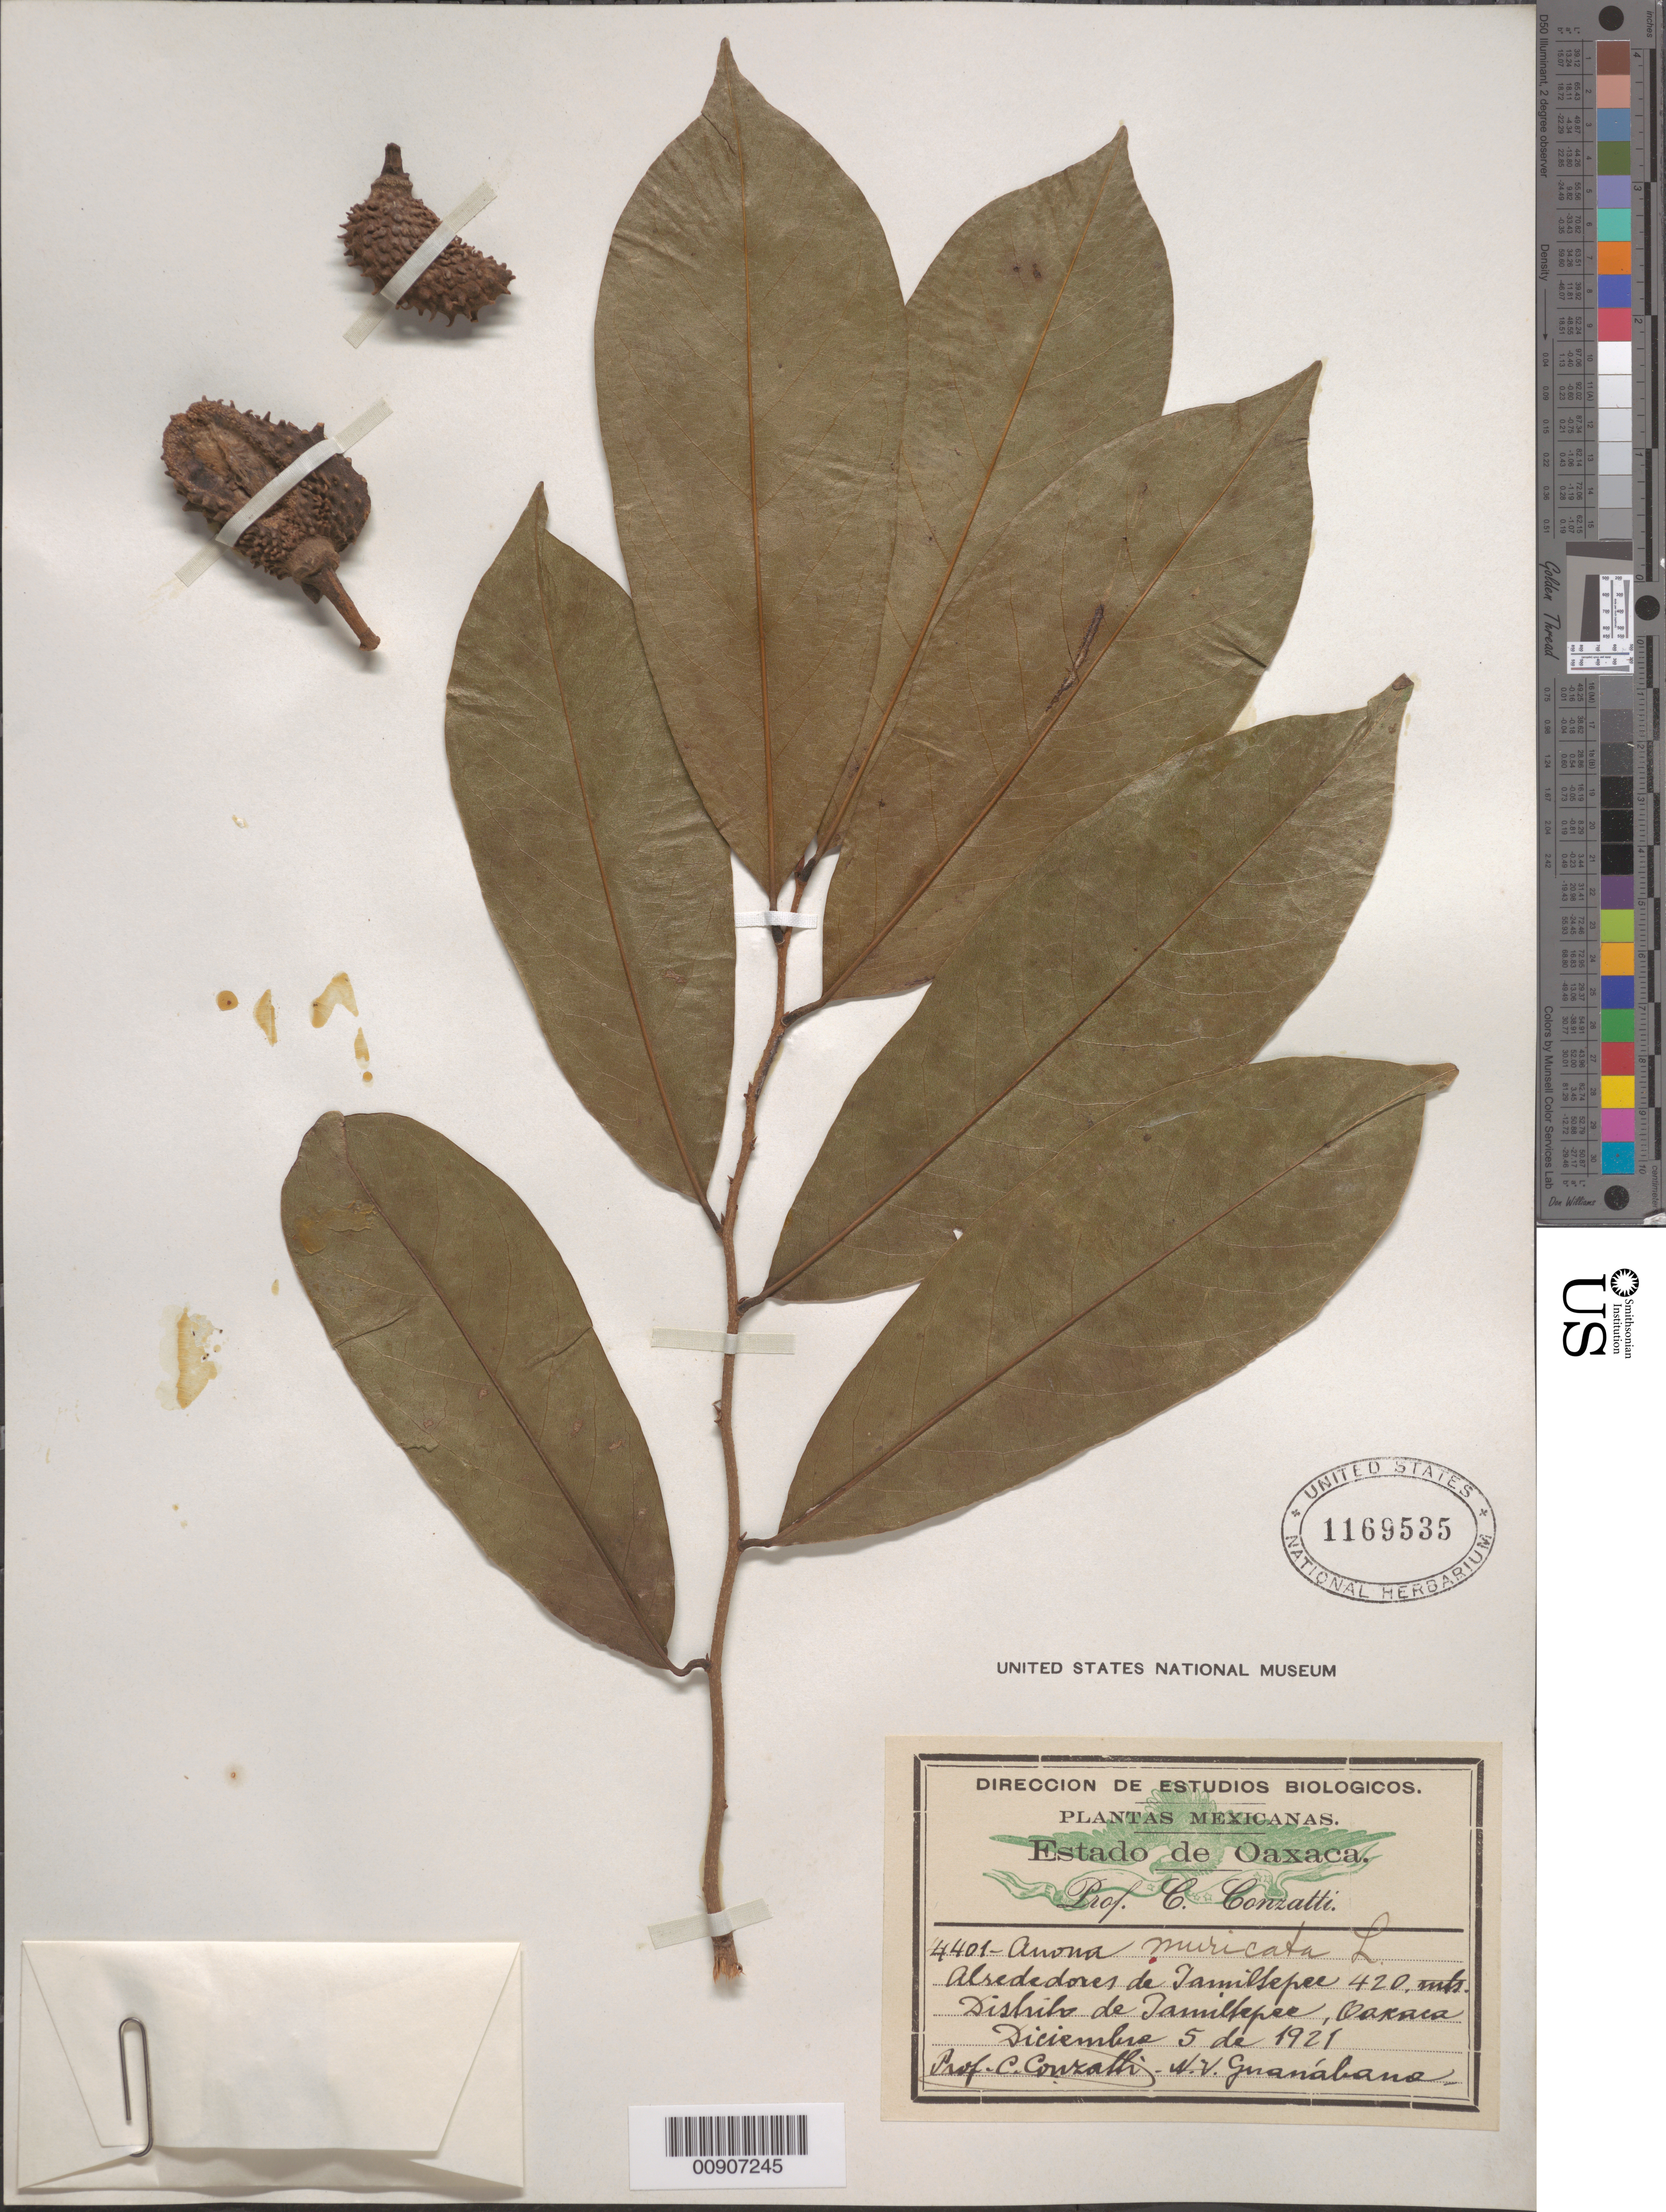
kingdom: Plantae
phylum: Tracheophyta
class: Magnoliopsida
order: Magnoliales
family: Annonaceae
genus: Annona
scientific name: Annona muricata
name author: L.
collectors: C. Conzatti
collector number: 4401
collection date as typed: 05 Dec 1921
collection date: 1921-12-05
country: Mexico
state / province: Oaxaca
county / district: Jamiltepec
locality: Alrededores de Jamiltepec, Distrito de Jamiltepec, Oaxaca.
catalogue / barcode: US 1169535